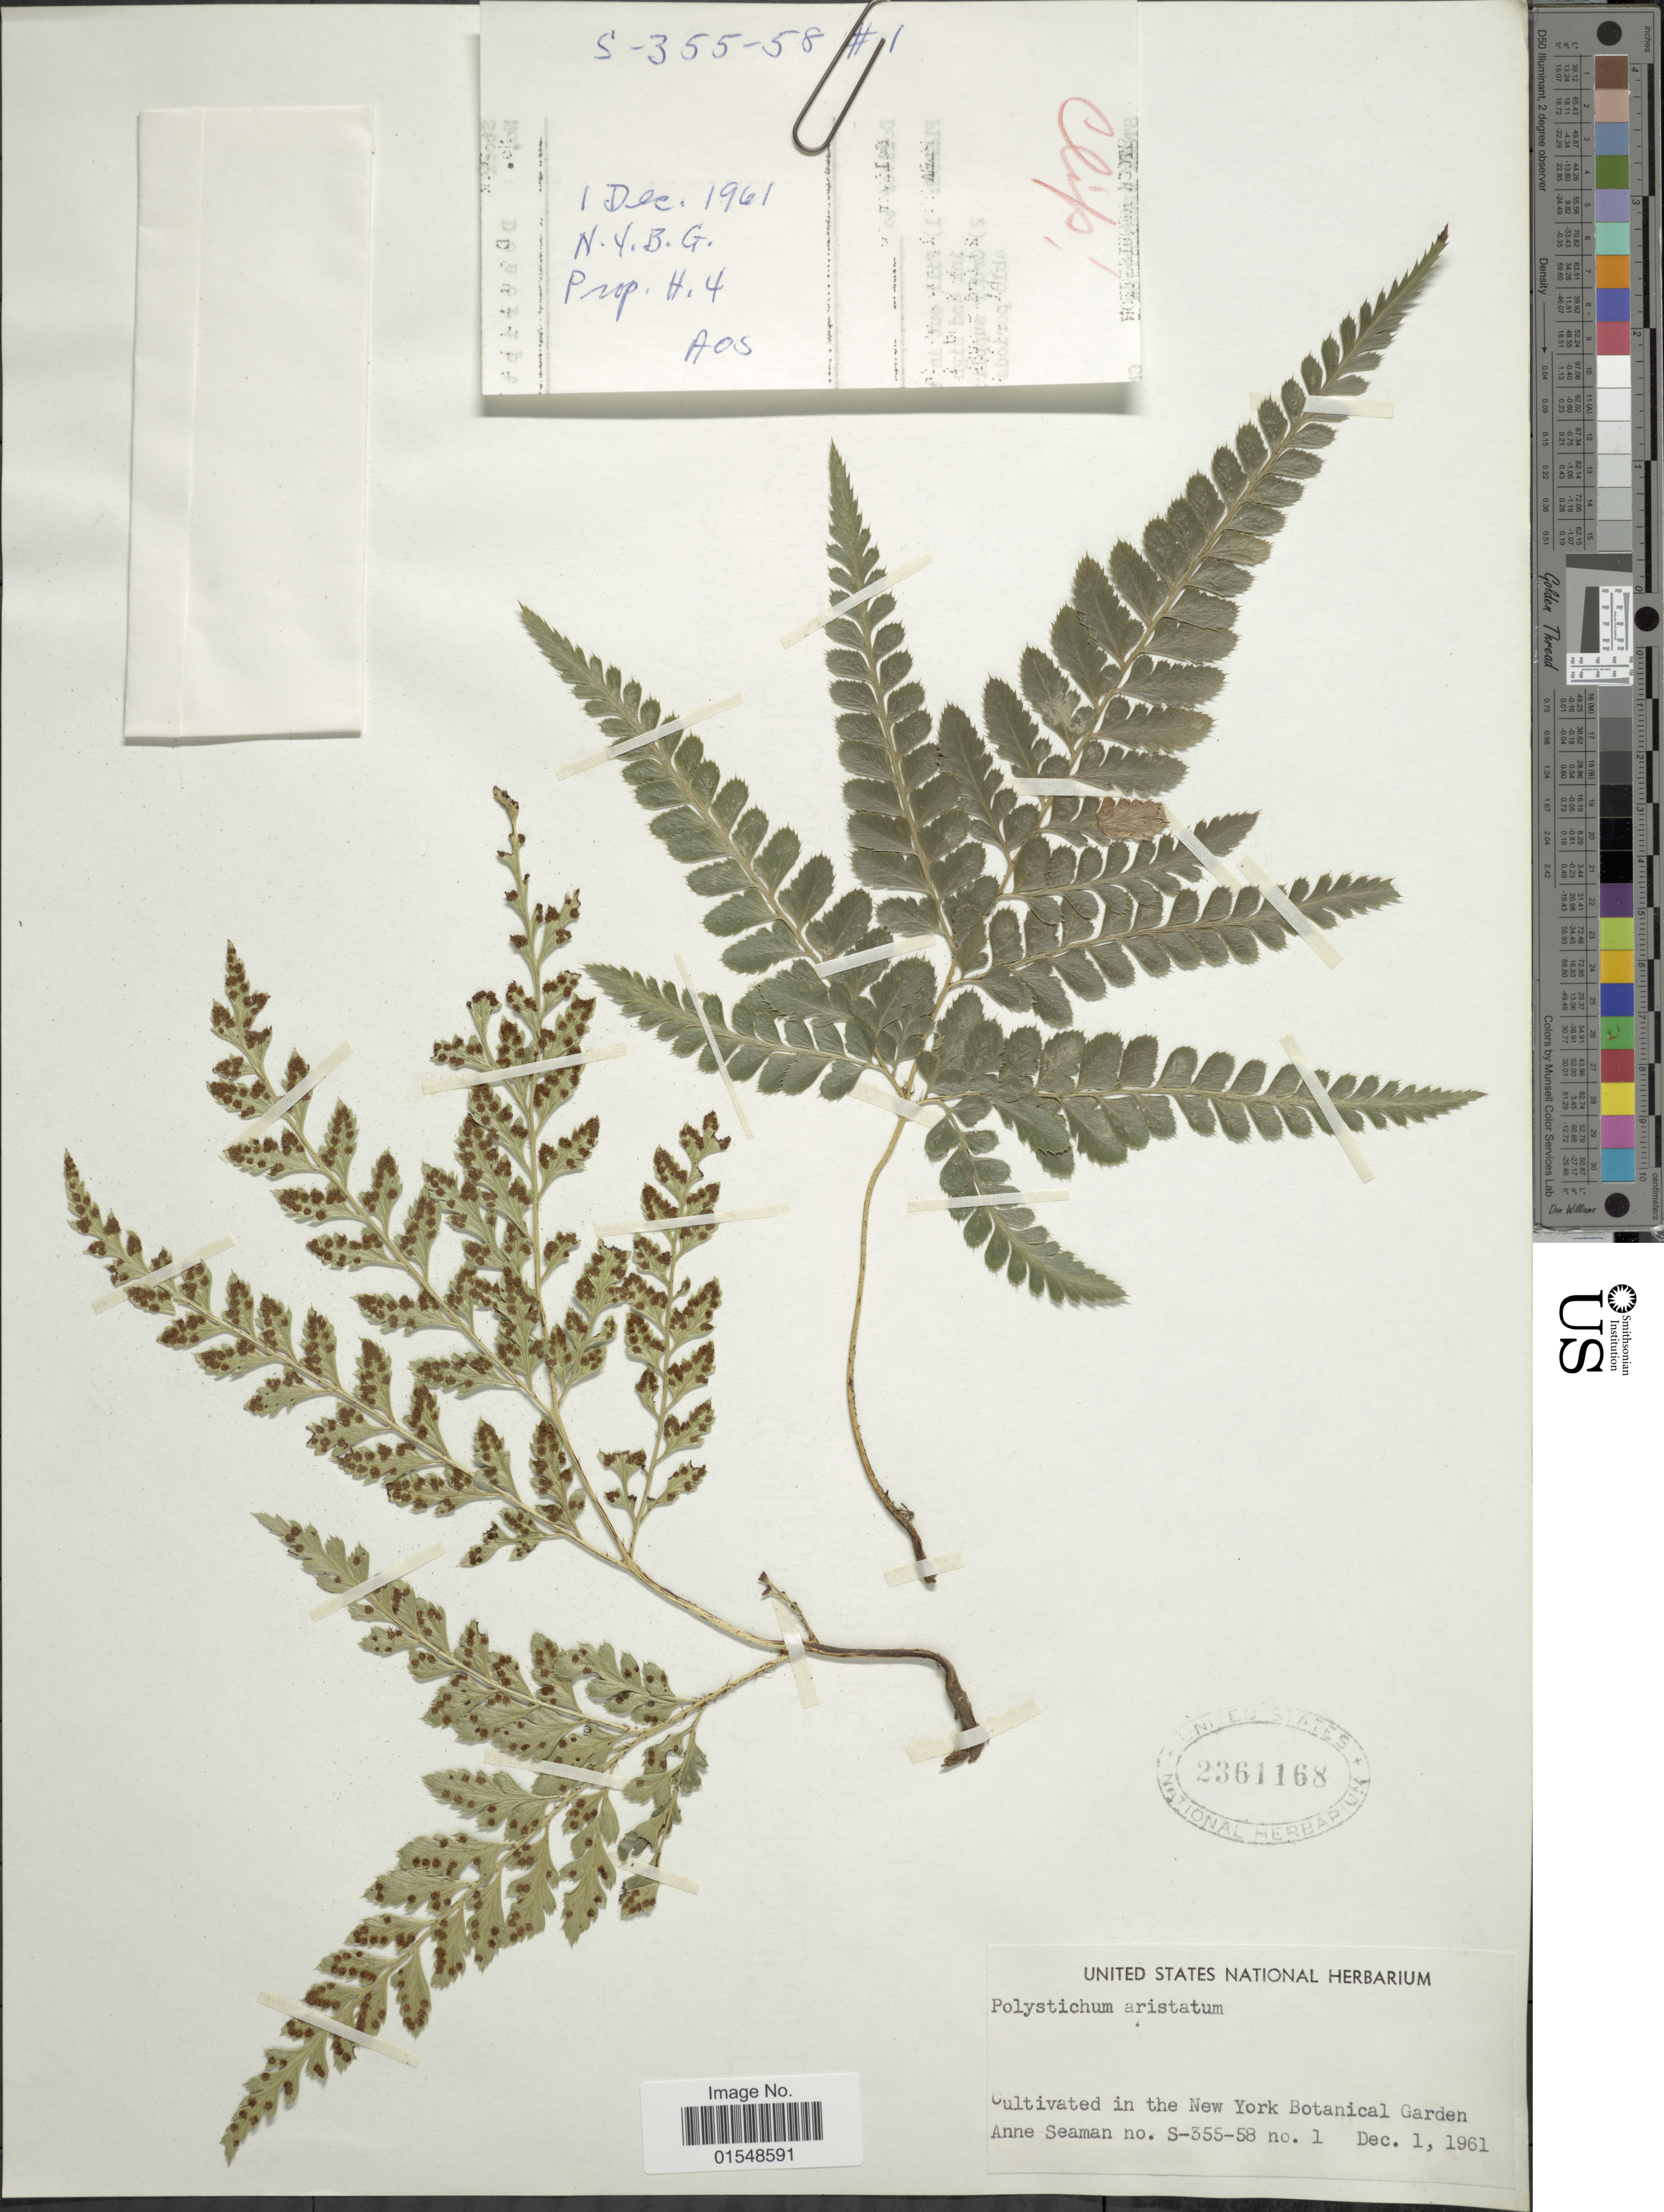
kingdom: Plantae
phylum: Tracheophyta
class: Polypodiopsida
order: Polypodiales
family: Dryopteridaceae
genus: Arachniodes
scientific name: Arachniodes aristata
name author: (G. Forst.) Tindale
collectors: A. Seaman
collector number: S-355-58 / 1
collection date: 1961-12-01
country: United States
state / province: New York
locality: New York Botanical Garden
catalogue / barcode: US 2361168